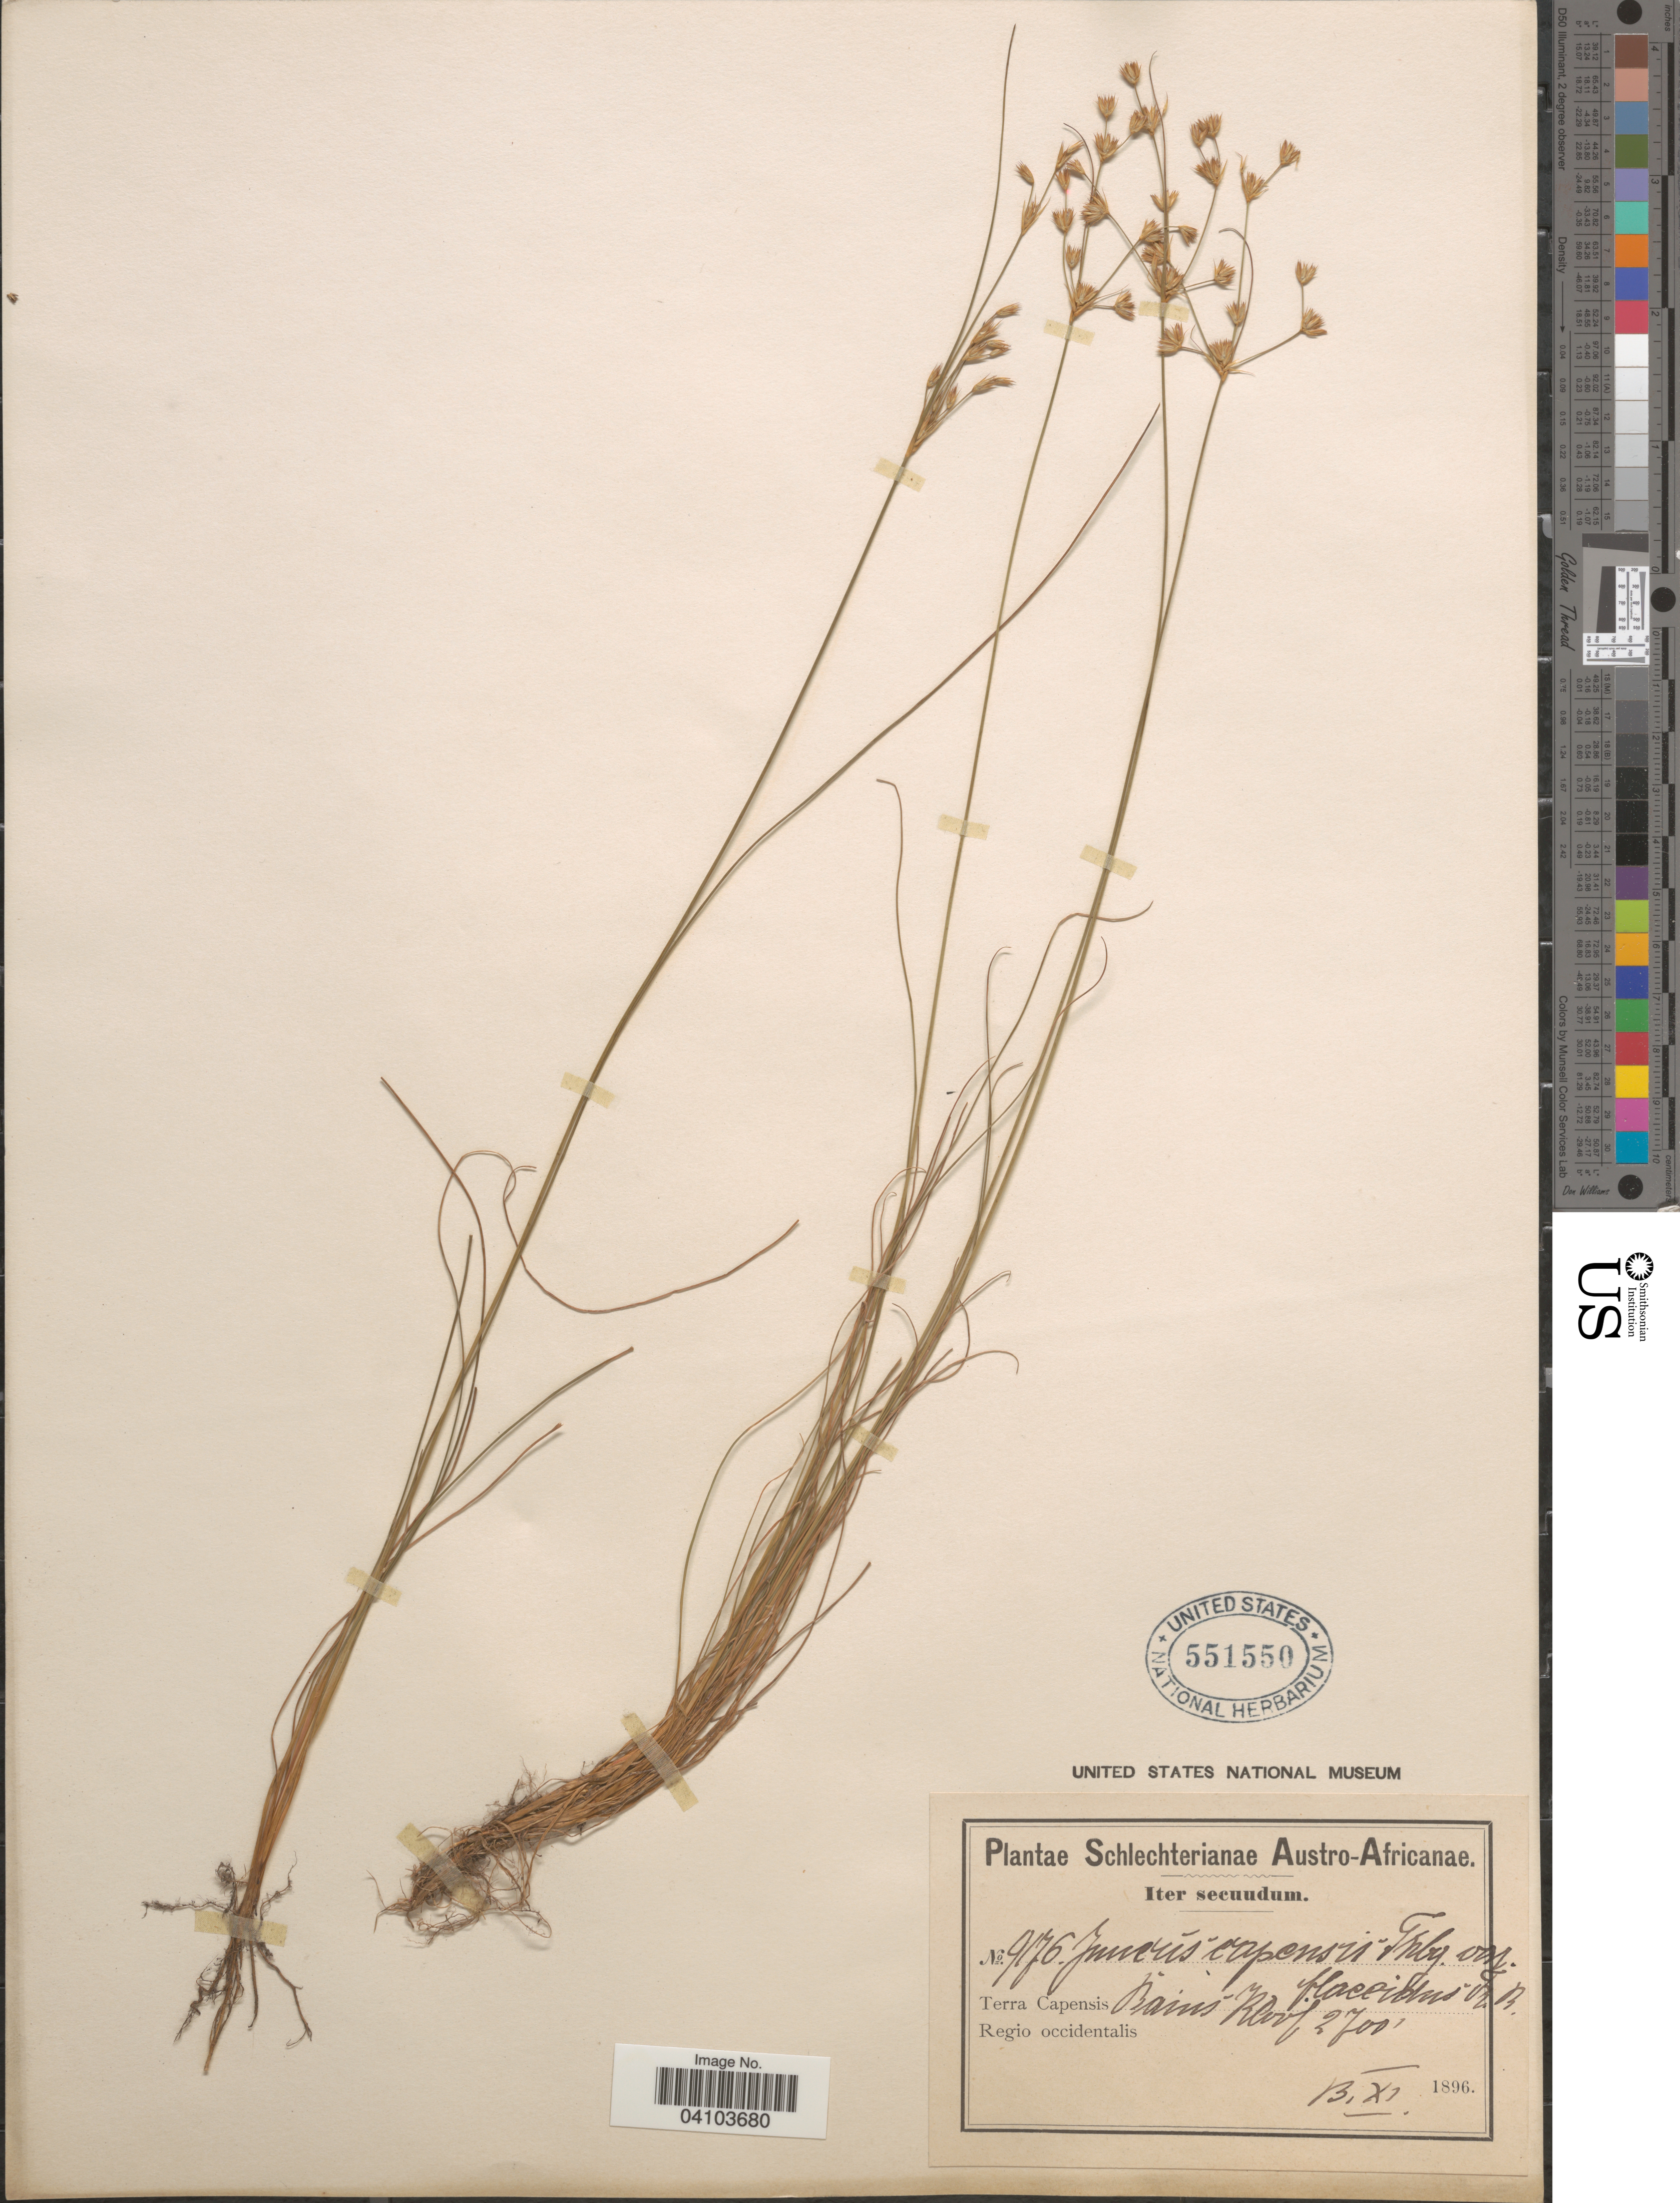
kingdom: Plantae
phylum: Tracheophyta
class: Liliopsida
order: Poales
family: Juncaceae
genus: Juncus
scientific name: Juncus capensis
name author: Thunb.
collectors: Schlechter, --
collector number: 9176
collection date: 1896-11-13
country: South Africa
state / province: Western Cape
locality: Austro-Africanae. Terra Capensis. Bains-Kloof. Regio occidentalis.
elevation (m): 823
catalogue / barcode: US 551550